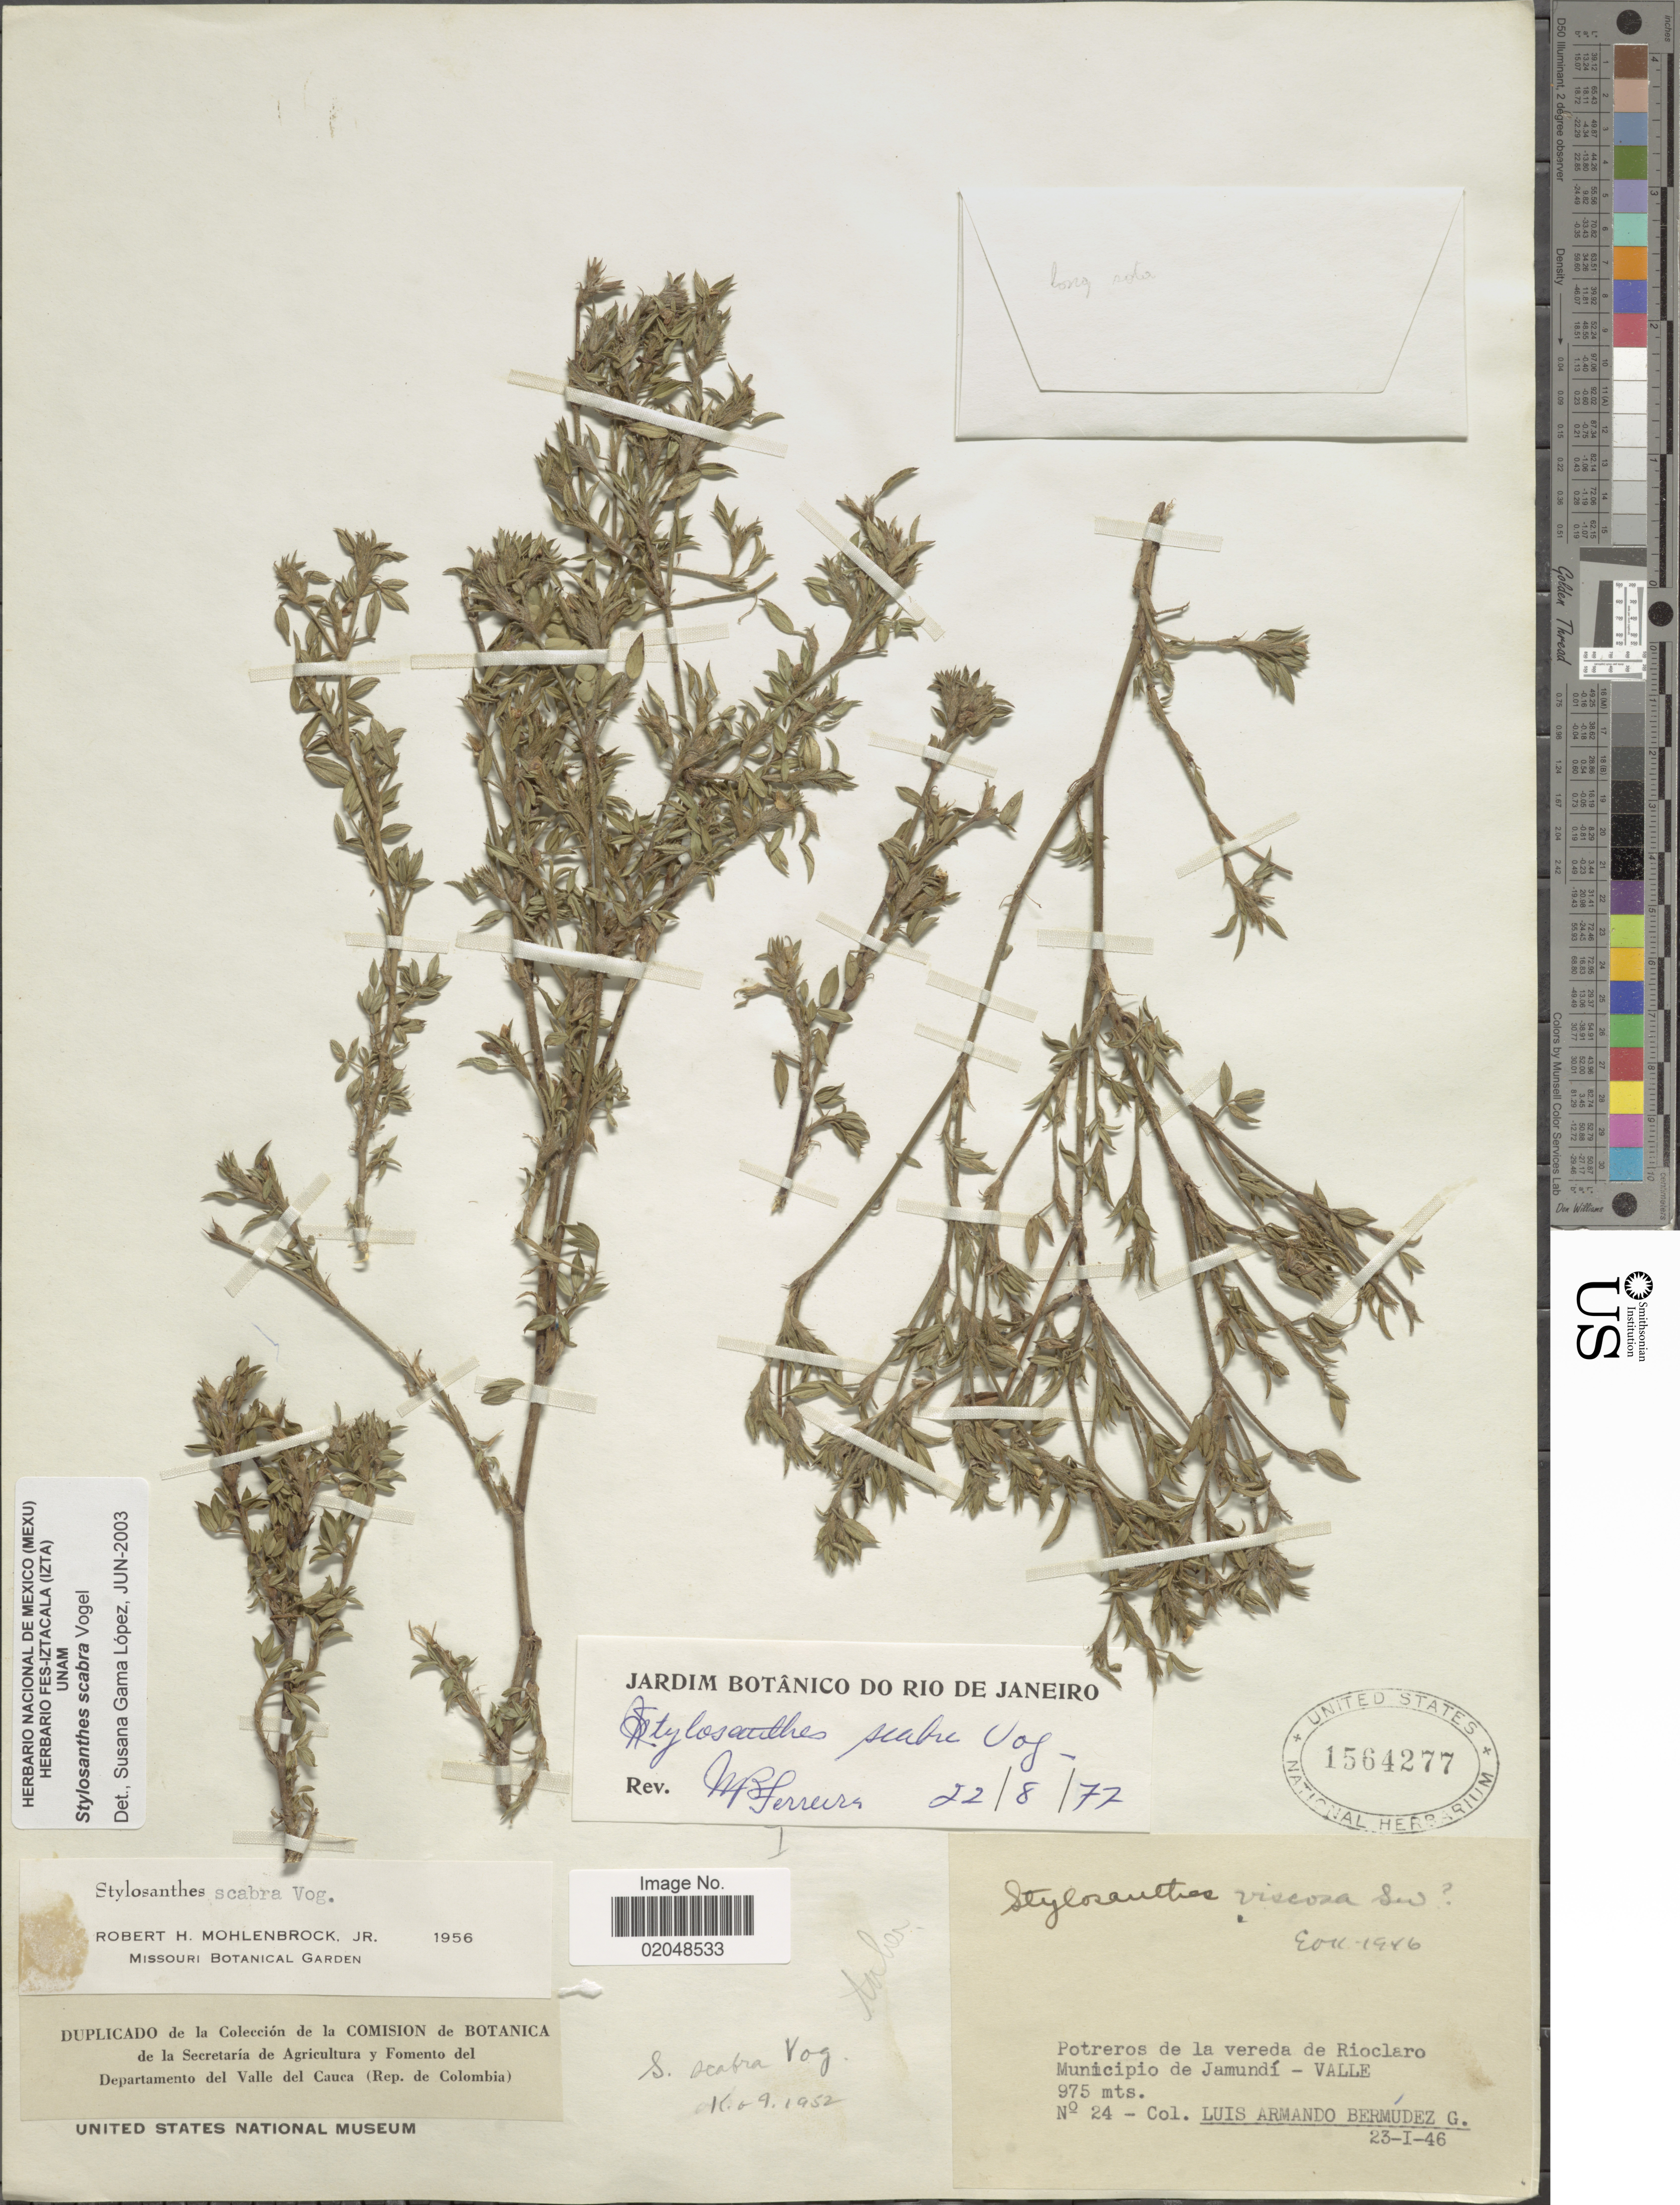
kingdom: Plantae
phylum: Tracheophyta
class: Magnoliopsida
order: Fabales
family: Fabaceae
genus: Stylosanthes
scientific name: Stylosanthes scabra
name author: Vogel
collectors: A. Bermudez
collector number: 24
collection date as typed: Transcribed d/m/y: 23/1/46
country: Colombia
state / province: Valle del Cauca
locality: Potreros de la vereda de Rioclaro, Municipio de Jamundi- Valle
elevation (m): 975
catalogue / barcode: US 1564277